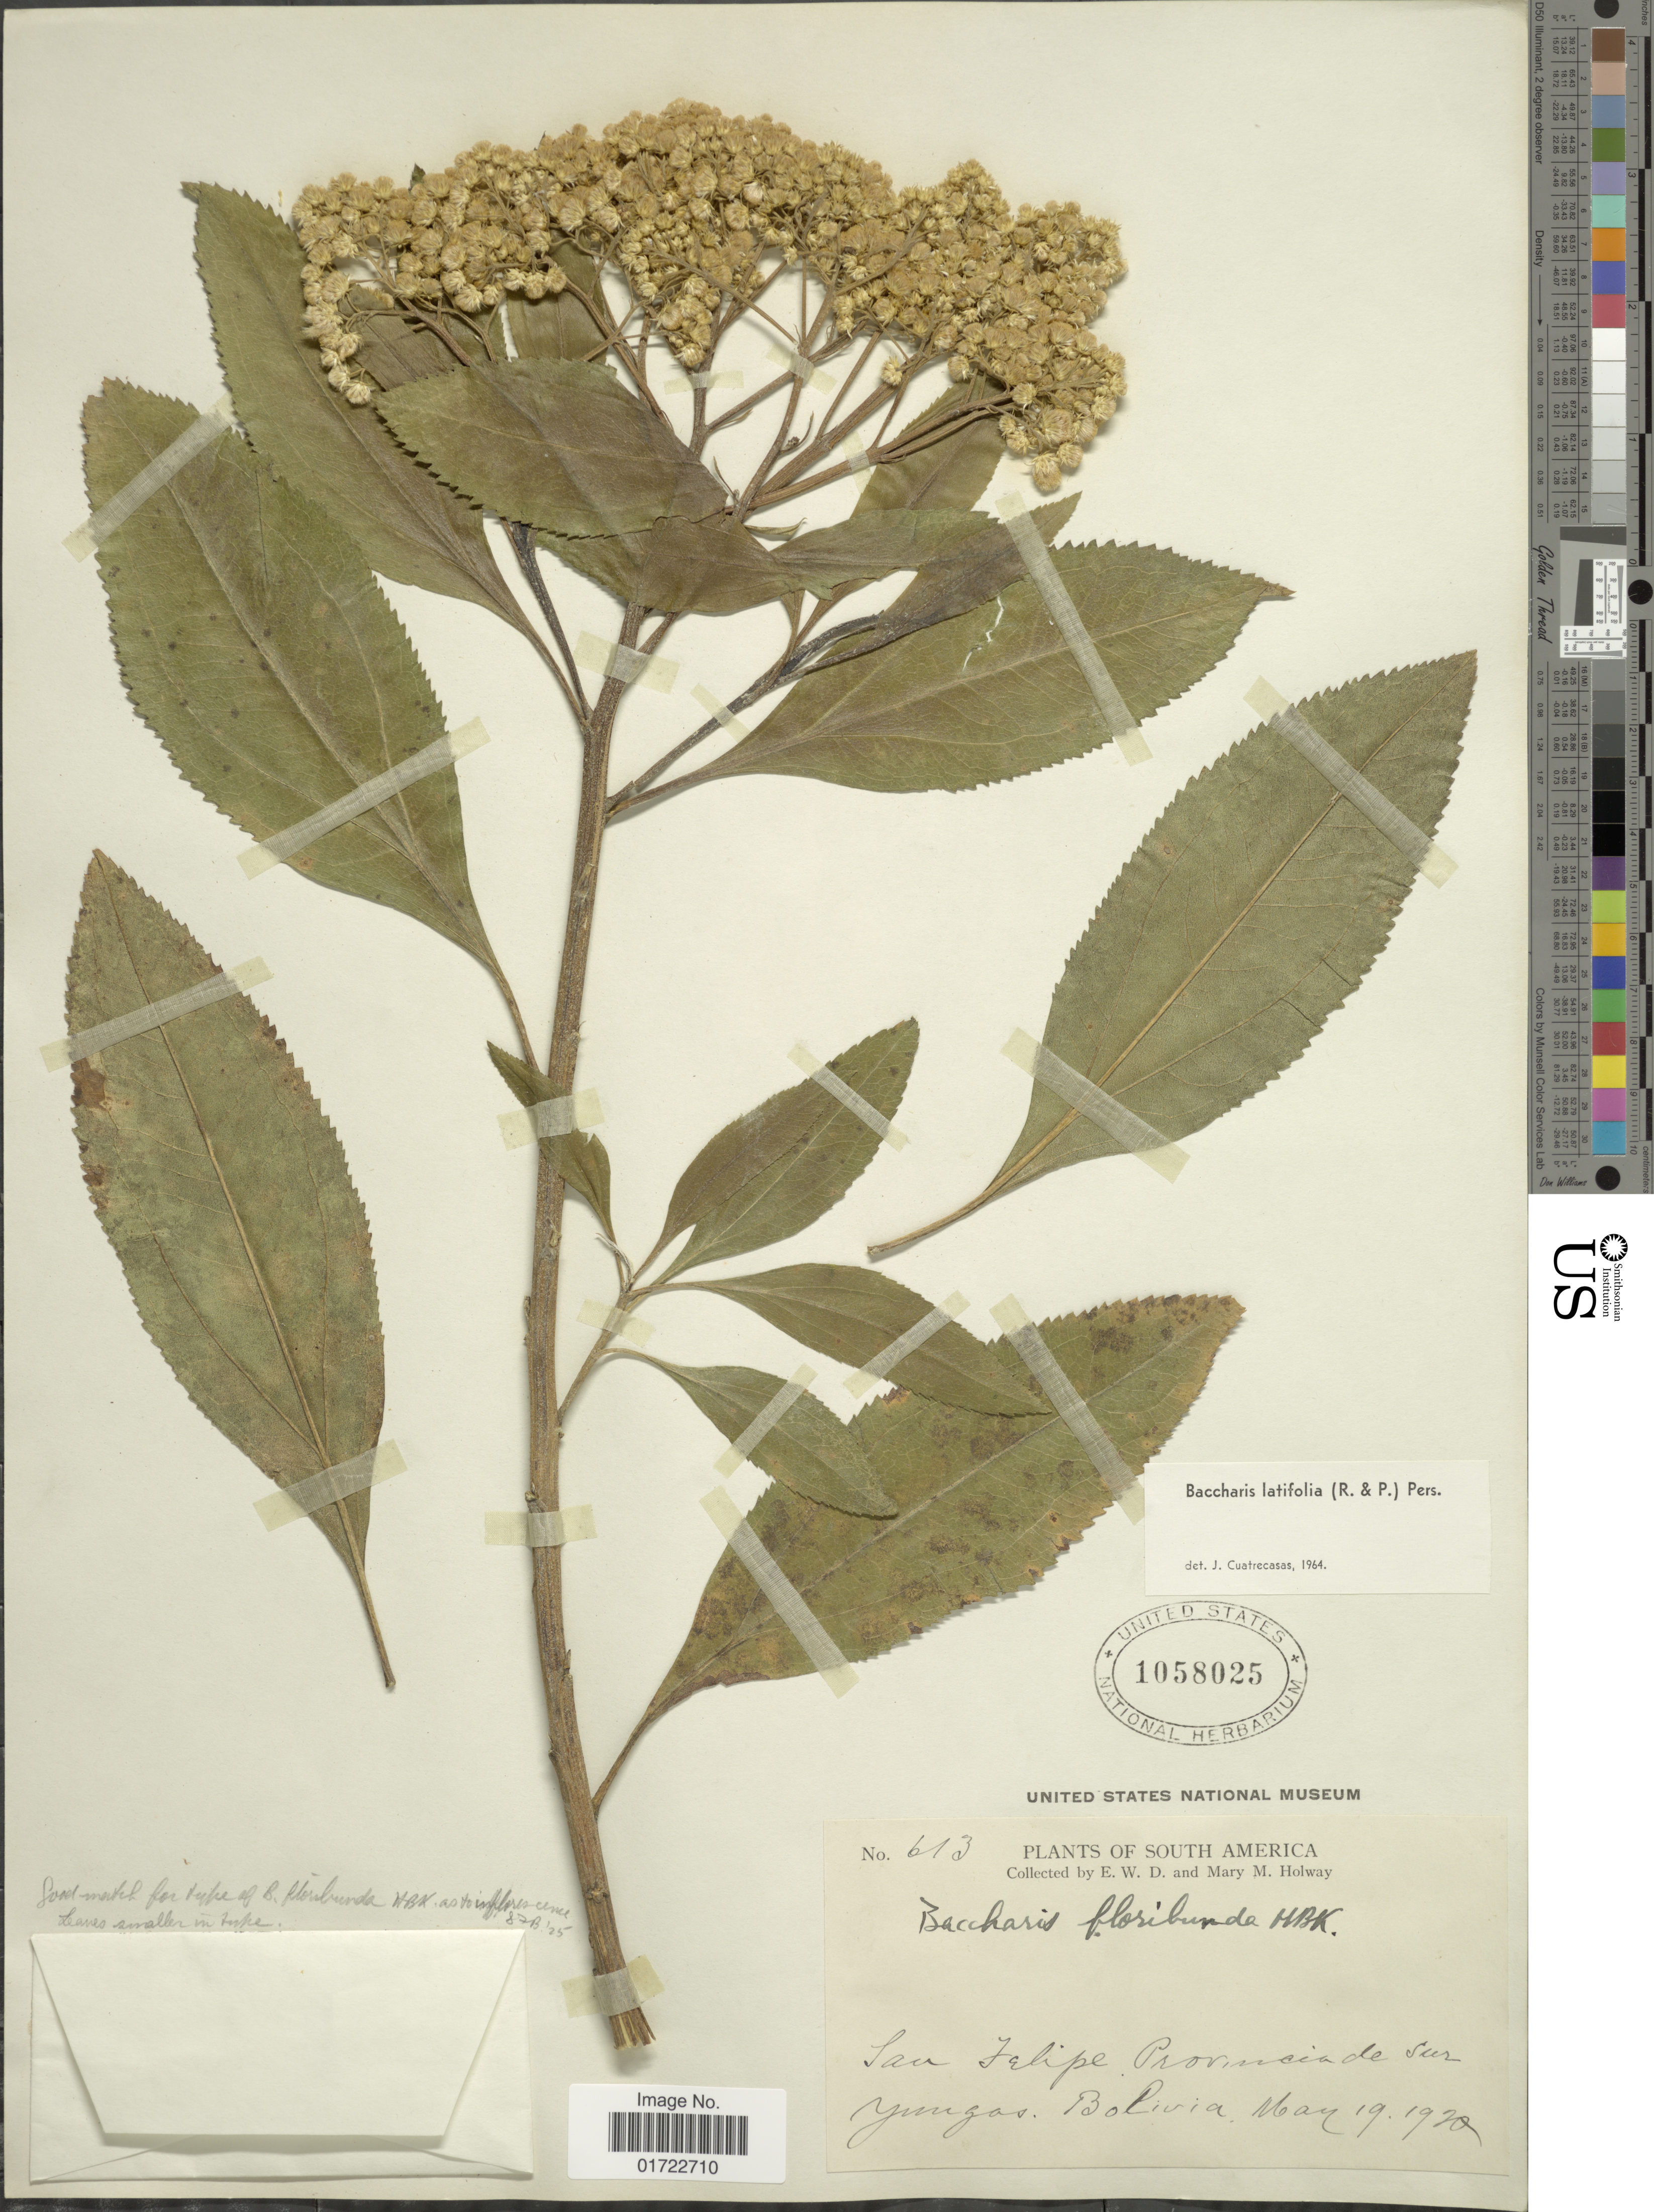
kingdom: Plantae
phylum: Tracheophyta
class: Magnoliopsida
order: Asterales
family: Asteraceae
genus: Baccharis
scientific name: Baccharis latifolia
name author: (Ruiz & Pav.) Pers.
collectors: E. W. D. Holway & M. M. Holway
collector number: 613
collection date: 1920-03-19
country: Bolivia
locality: South America, San Felipe, Provincia de Sur Yungas.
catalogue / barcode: US 1085025